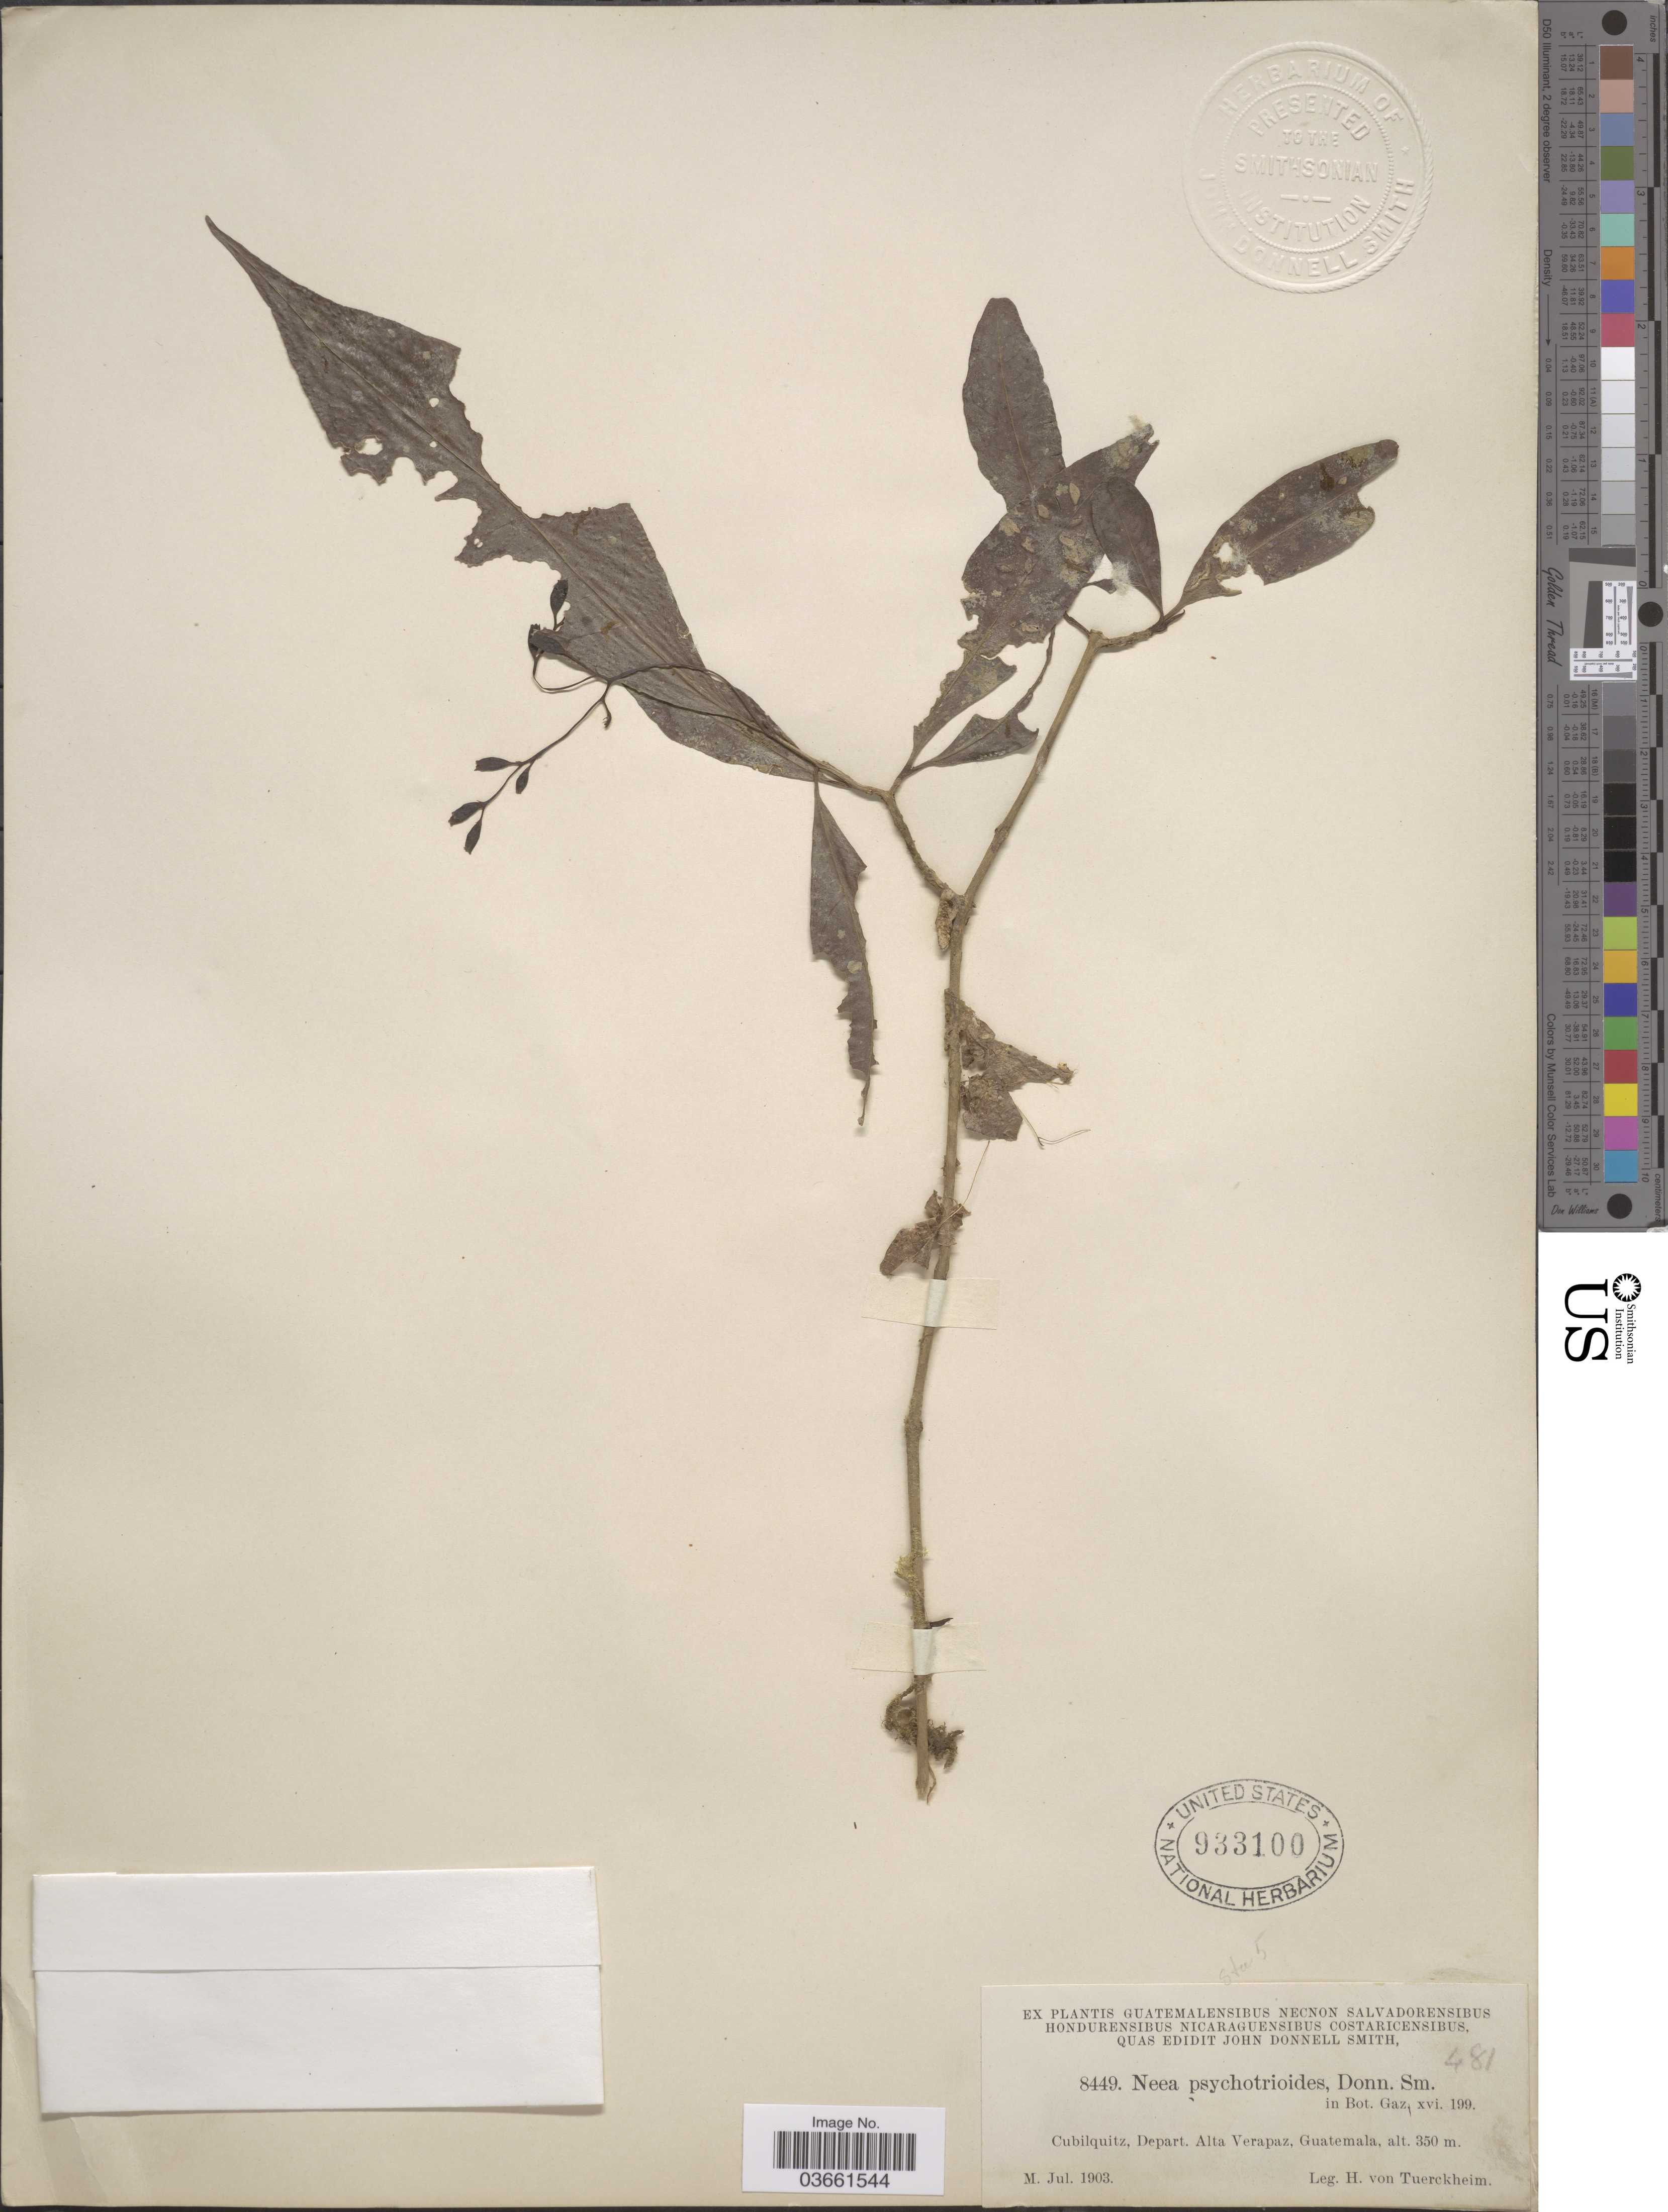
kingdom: Plantae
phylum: Tracheophyta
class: Magnoliopsida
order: Caryophyllales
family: Nyctaginaceae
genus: Neea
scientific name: Neea psychotrioides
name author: Donn. Sm.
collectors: H. von Tuerckheim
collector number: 8449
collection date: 1903-07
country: Guatemala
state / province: Alta Verapaz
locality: Cubilquitz, Depart Alta Verapaz.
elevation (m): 350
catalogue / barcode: US 933100